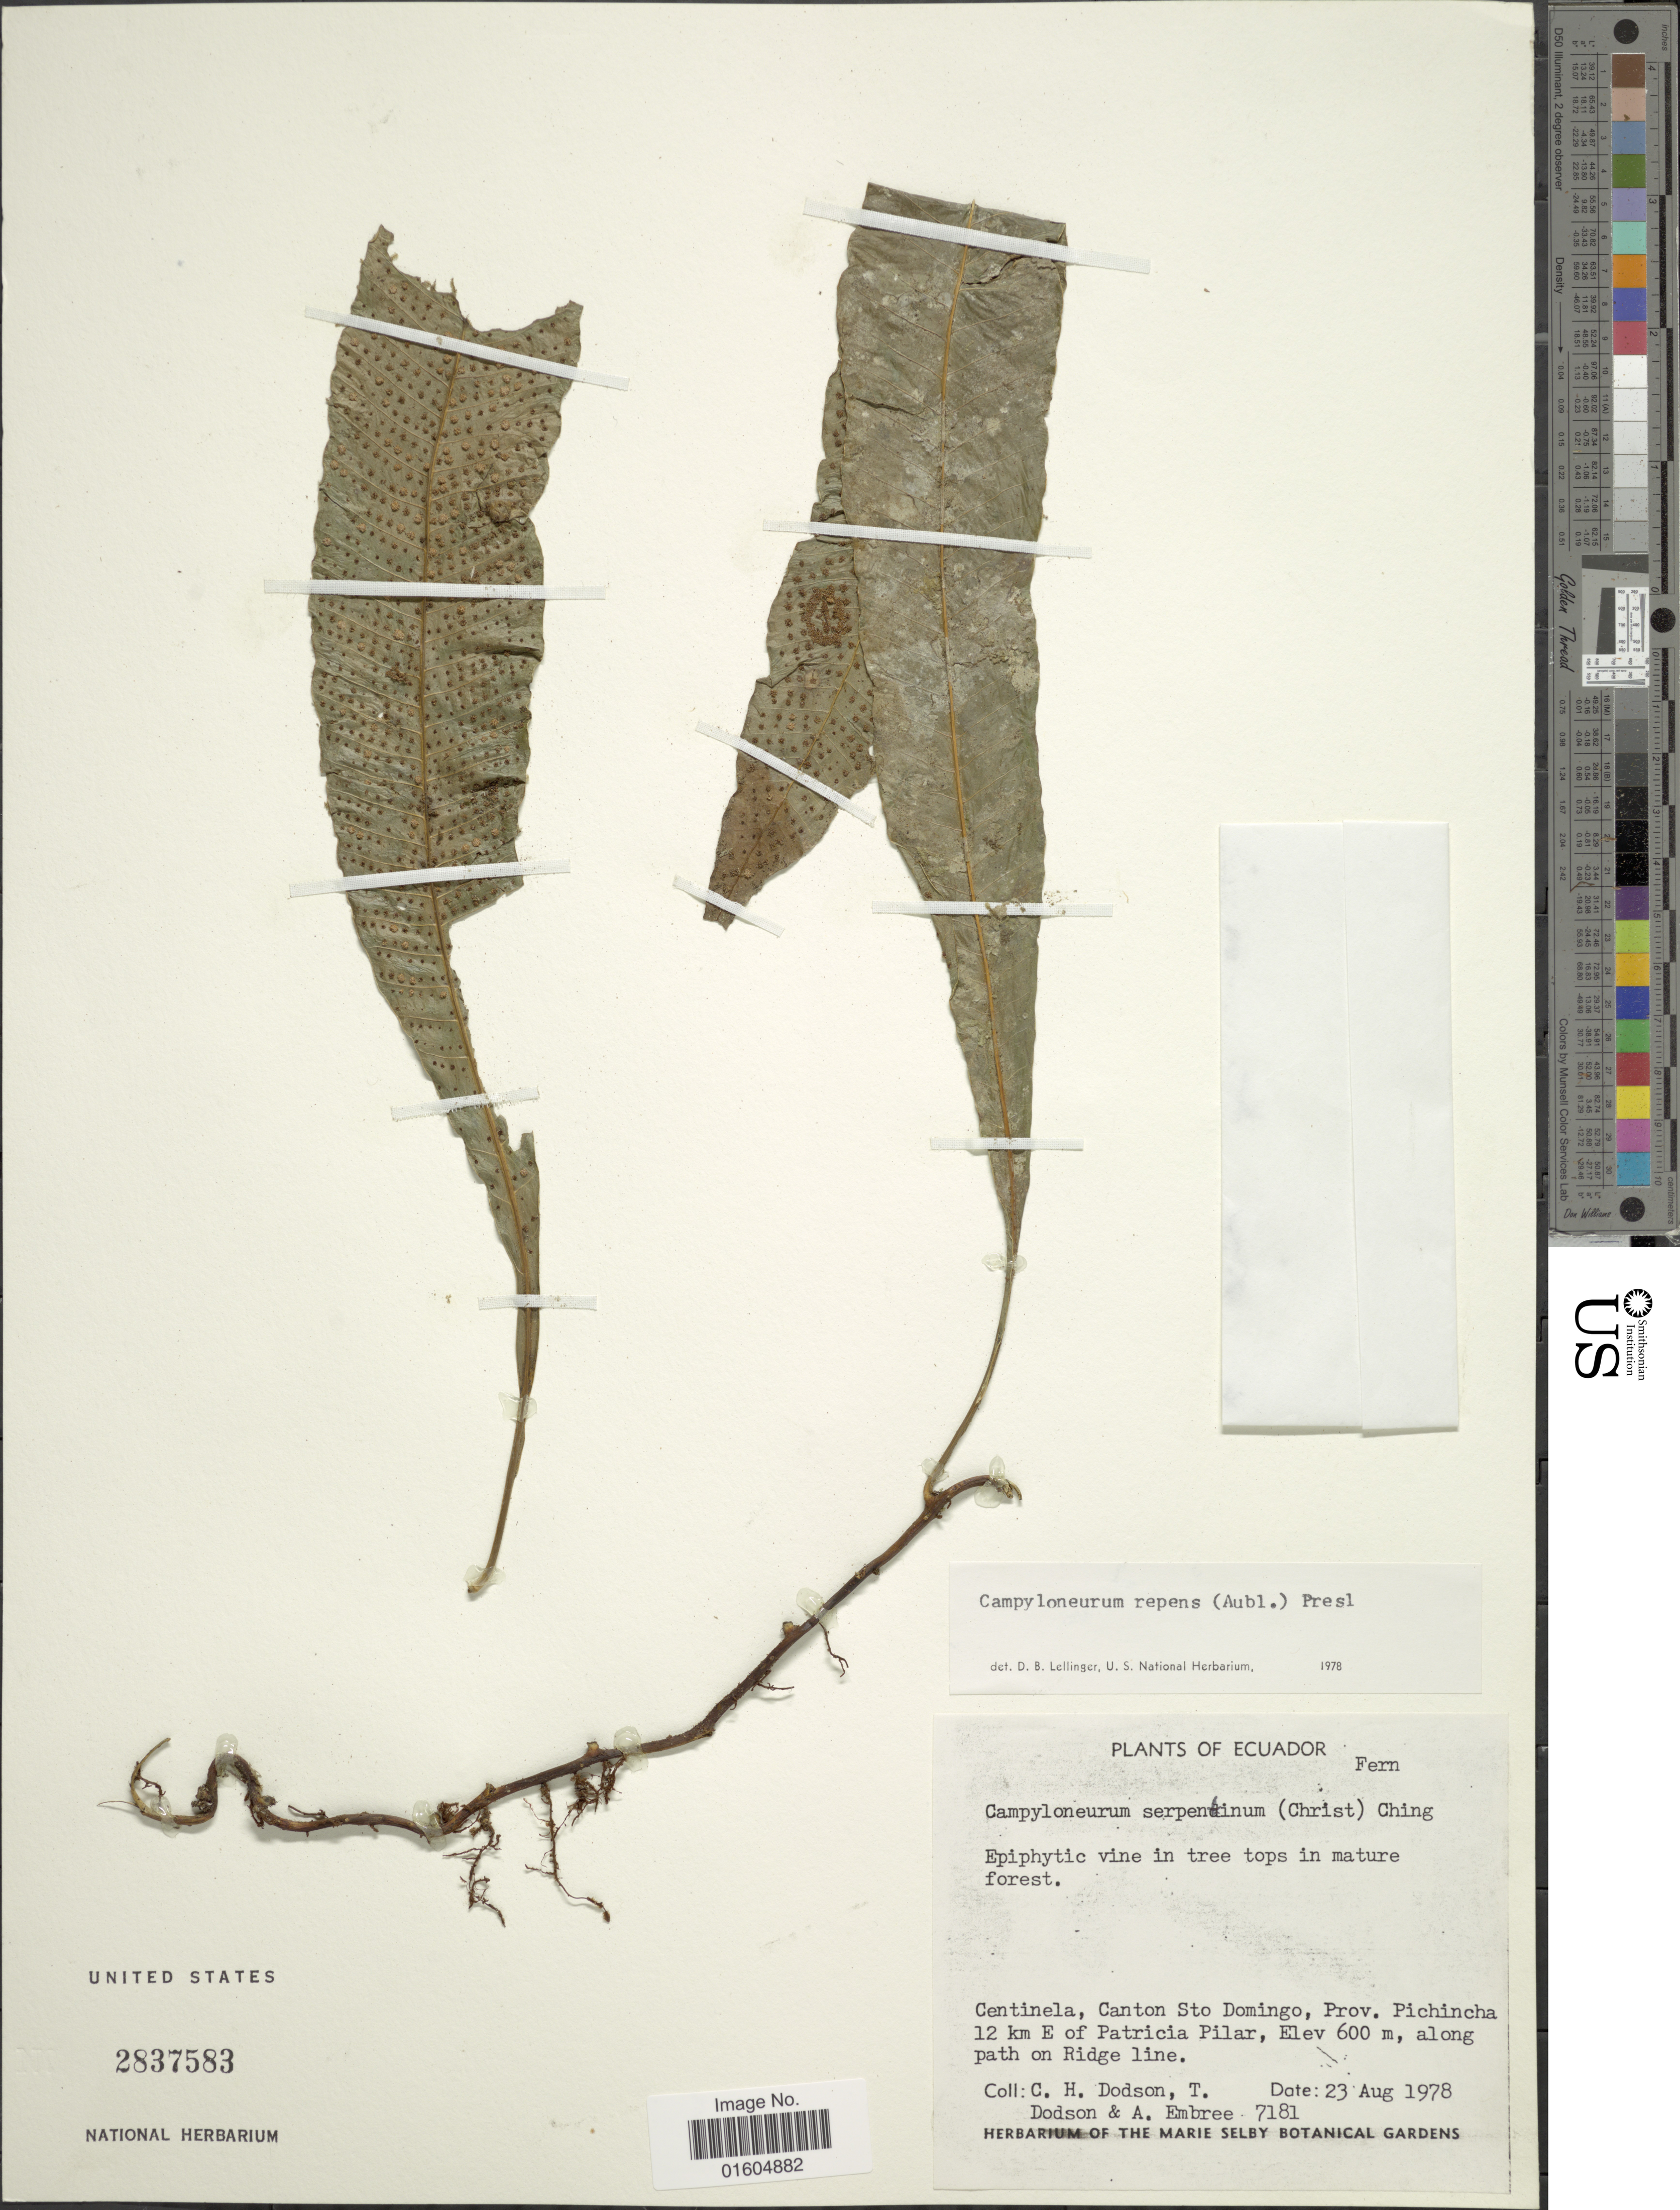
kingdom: Plantae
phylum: Tracheophyta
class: Polypodiopsida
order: Polypodiales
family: Polypodiaceae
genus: Campyloneurum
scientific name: Campyloneurum repens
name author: (Aubl.) C. Presl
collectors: C. H. Dodson, T. A. Dodson & A. Embree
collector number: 7181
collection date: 1978-08-23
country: Ecuador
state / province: Pichincha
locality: Ecuador, Canton Sto Domingo, Prov. Pichincha 12 km E of Patricia Pilas, along path on Ridge line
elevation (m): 600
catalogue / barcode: US 2837583